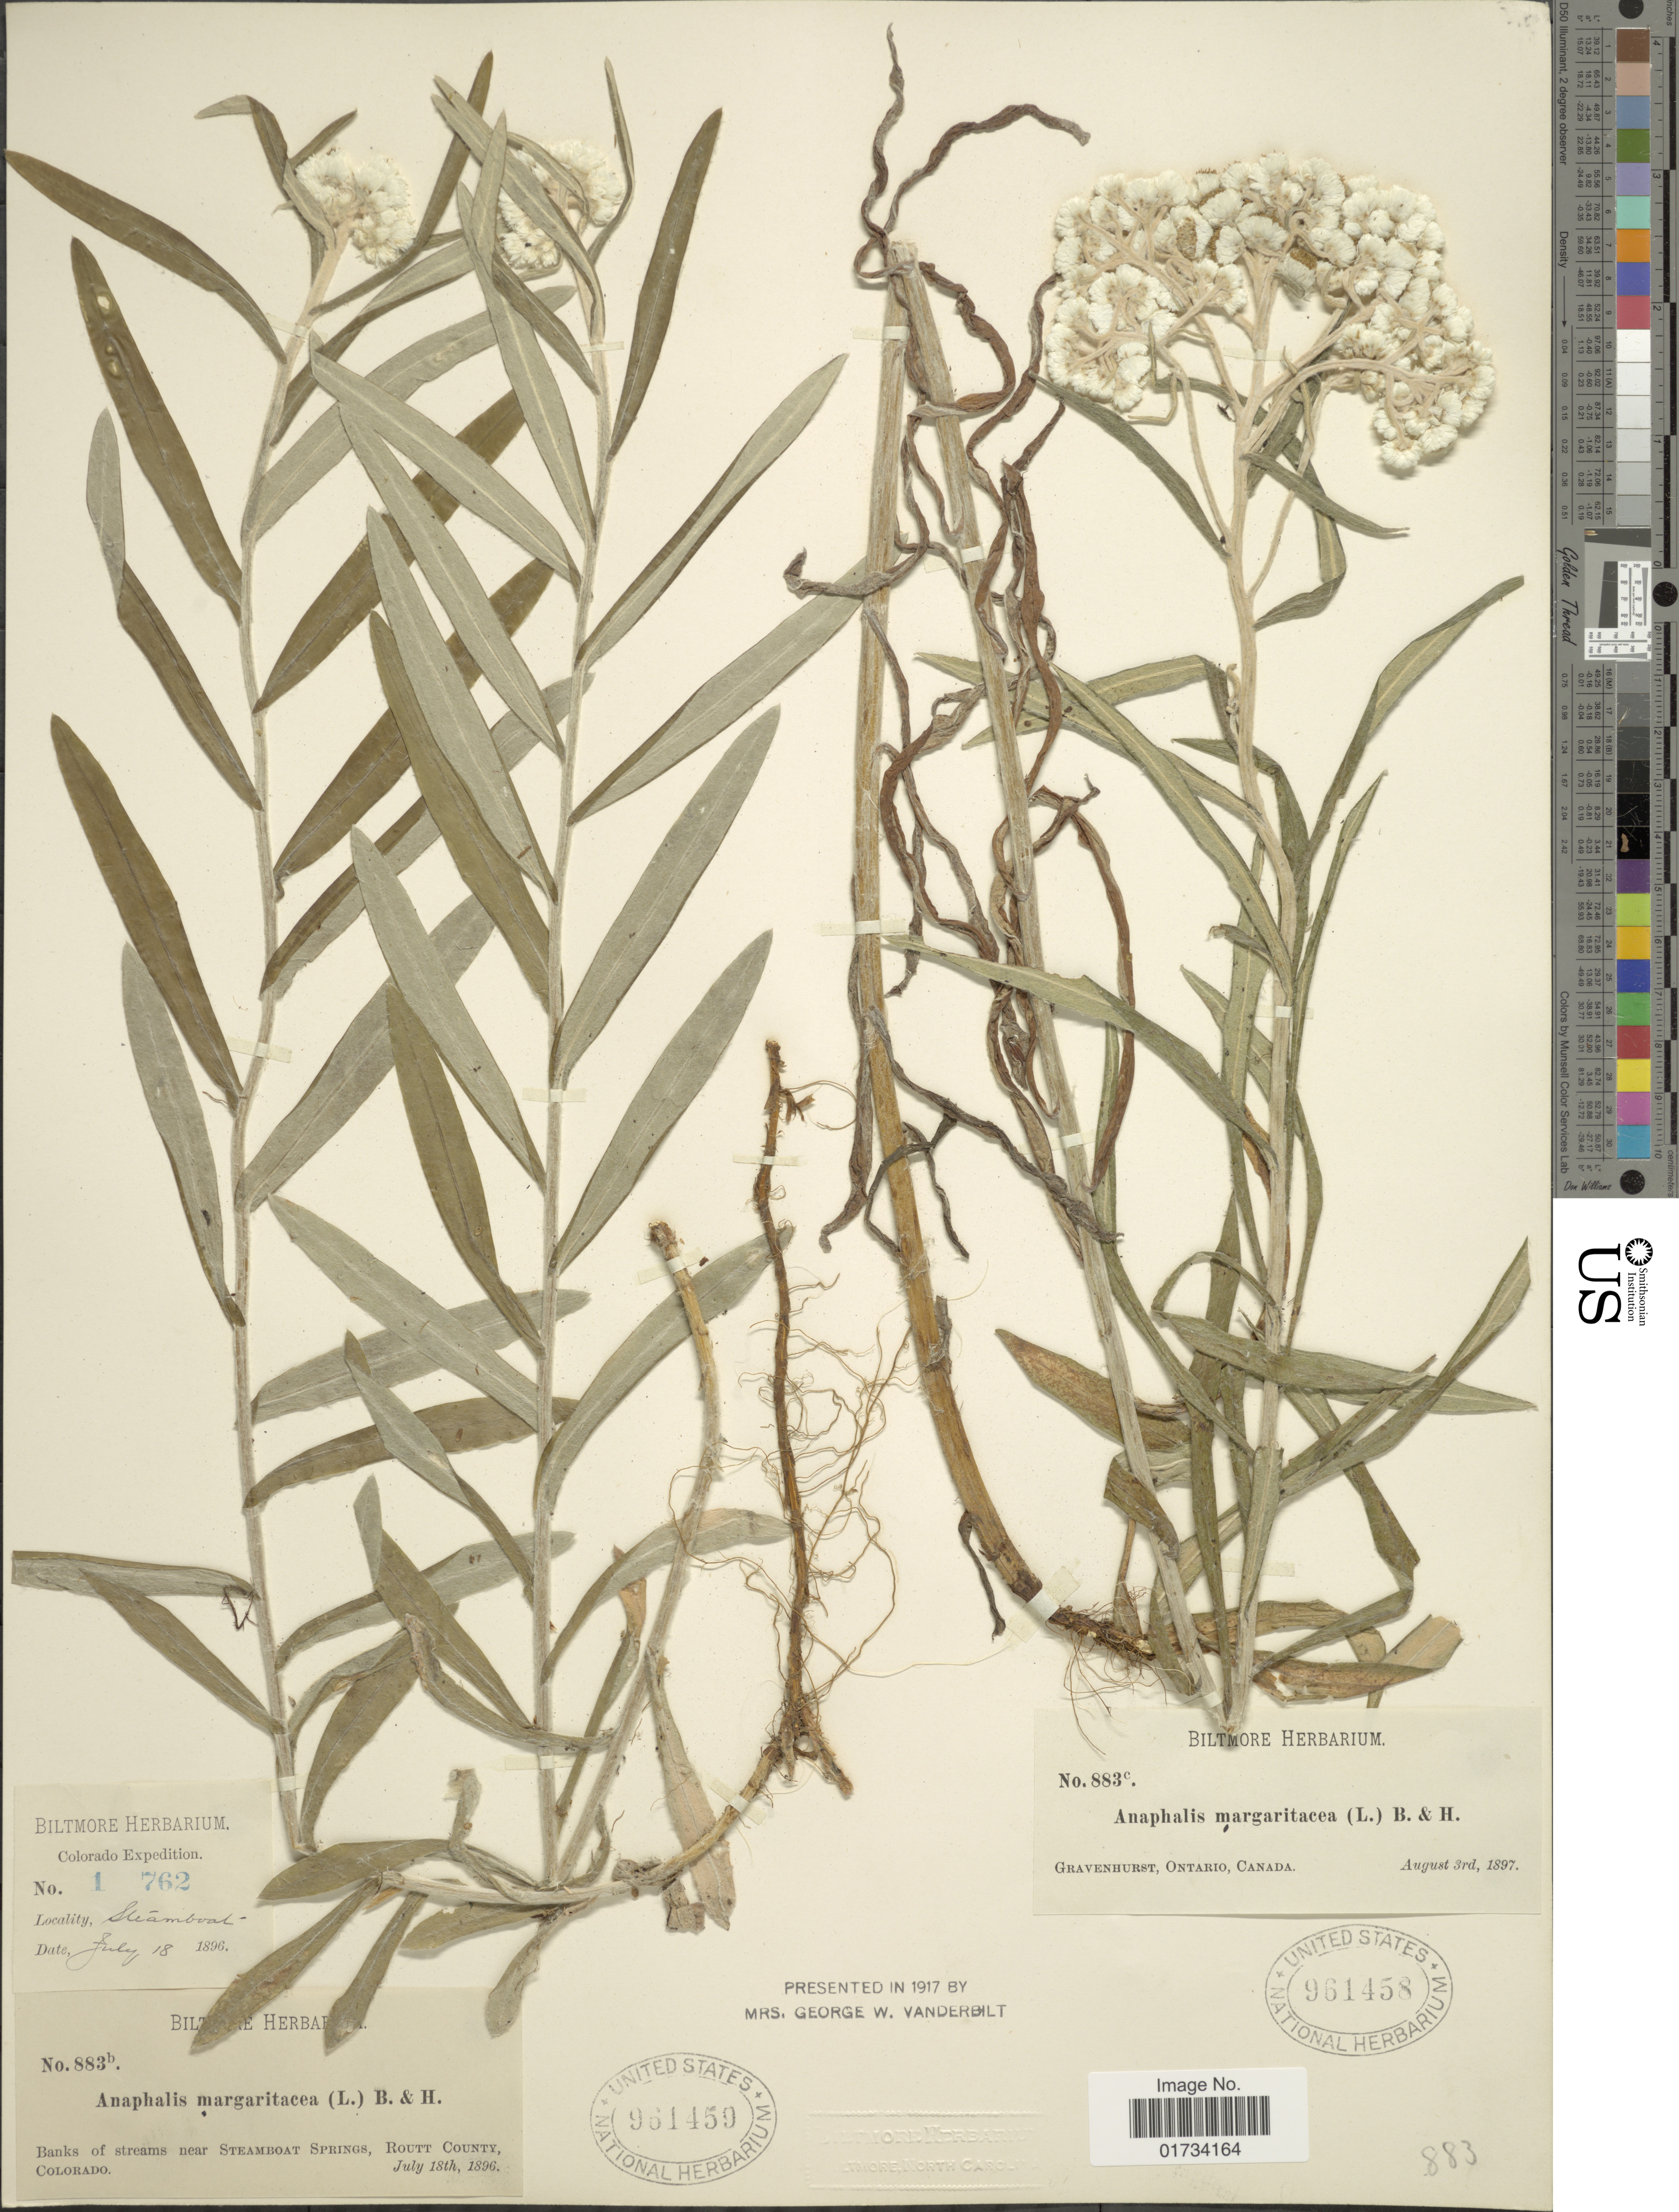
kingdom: Plantae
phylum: Tracheophyta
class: Magnoliopsida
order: Asterales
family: Asteraceae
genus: Anaphalis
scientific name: Anaphalis margaritacea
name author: (L.) Benth. & Hook. f.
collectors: ex herb. Biltmore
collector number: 883b/1762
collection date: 1896-07-18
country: United States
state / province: Colorado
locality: Banks of stream near Steamboat Springs, Routt Country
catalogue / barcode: US 961459-2